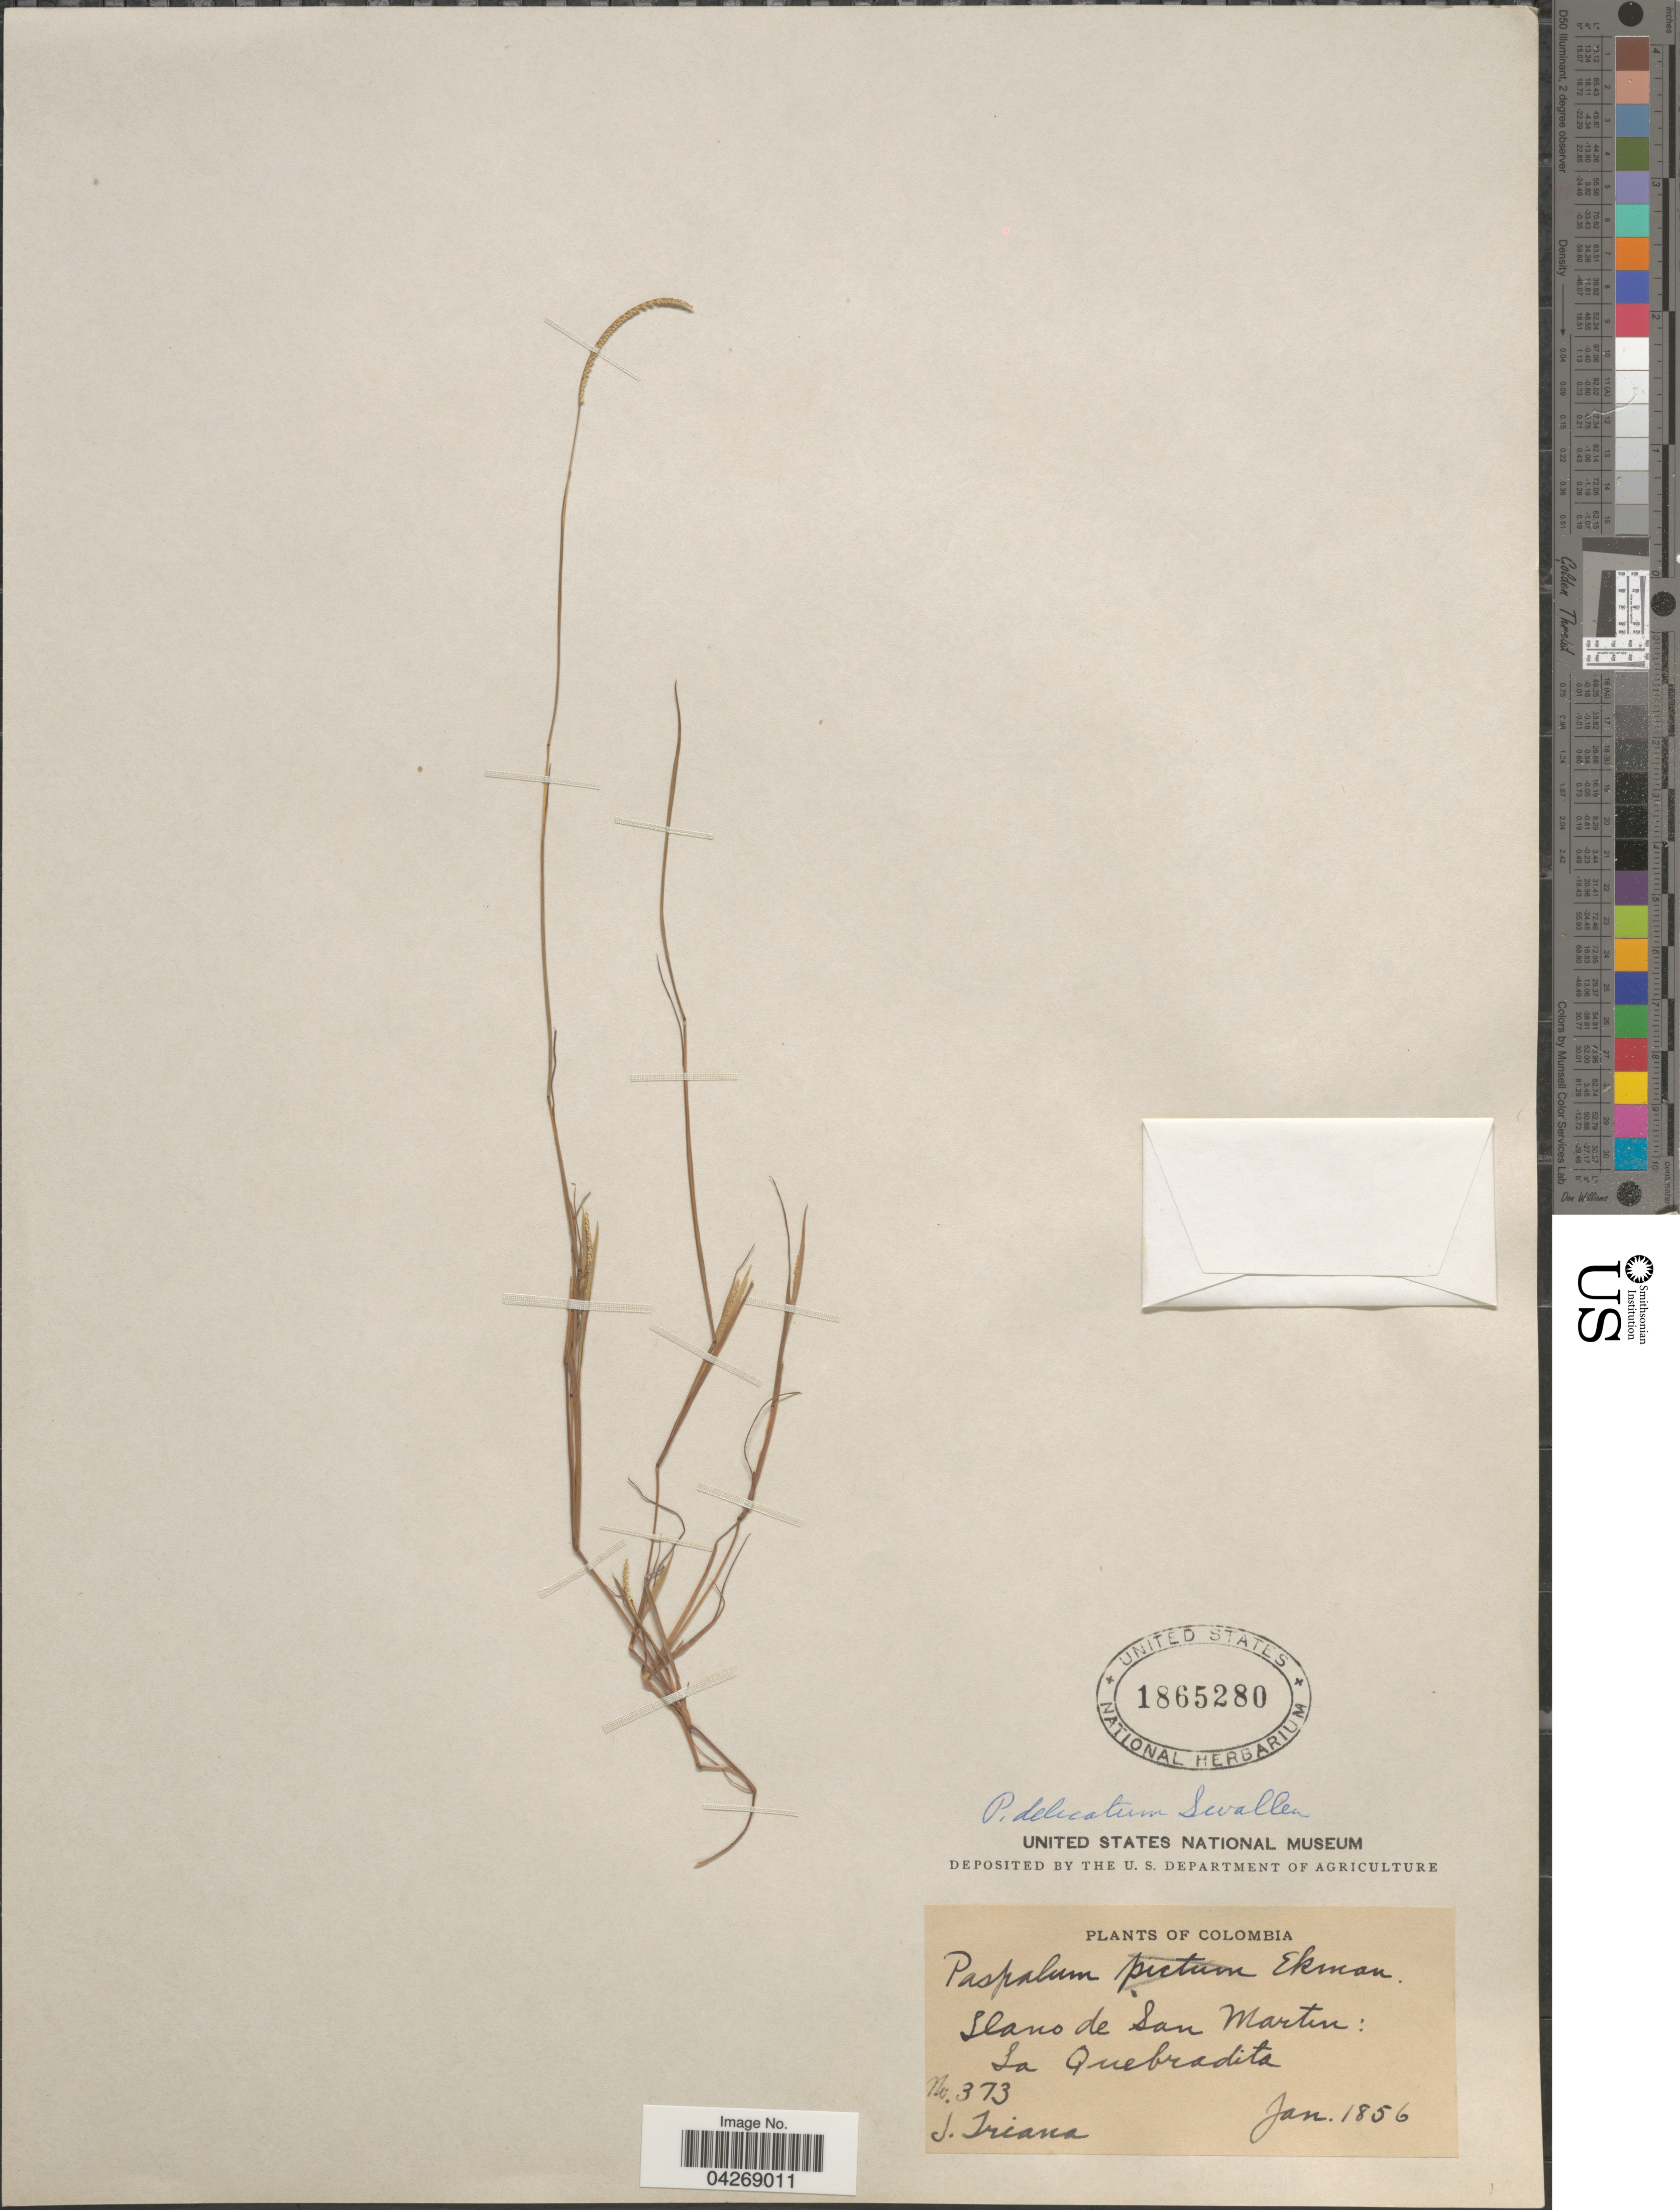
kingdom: Plantae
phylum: Tracheophyta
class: Liliopsida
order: Poales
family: Poaceae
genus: Paspalum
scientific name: Paspalum delicatum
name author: Swallen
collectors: J. Triana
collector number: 373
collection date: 1856-01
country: Colombia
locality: Llano de San Martin: La Quebradita.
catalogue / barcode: US 1865280